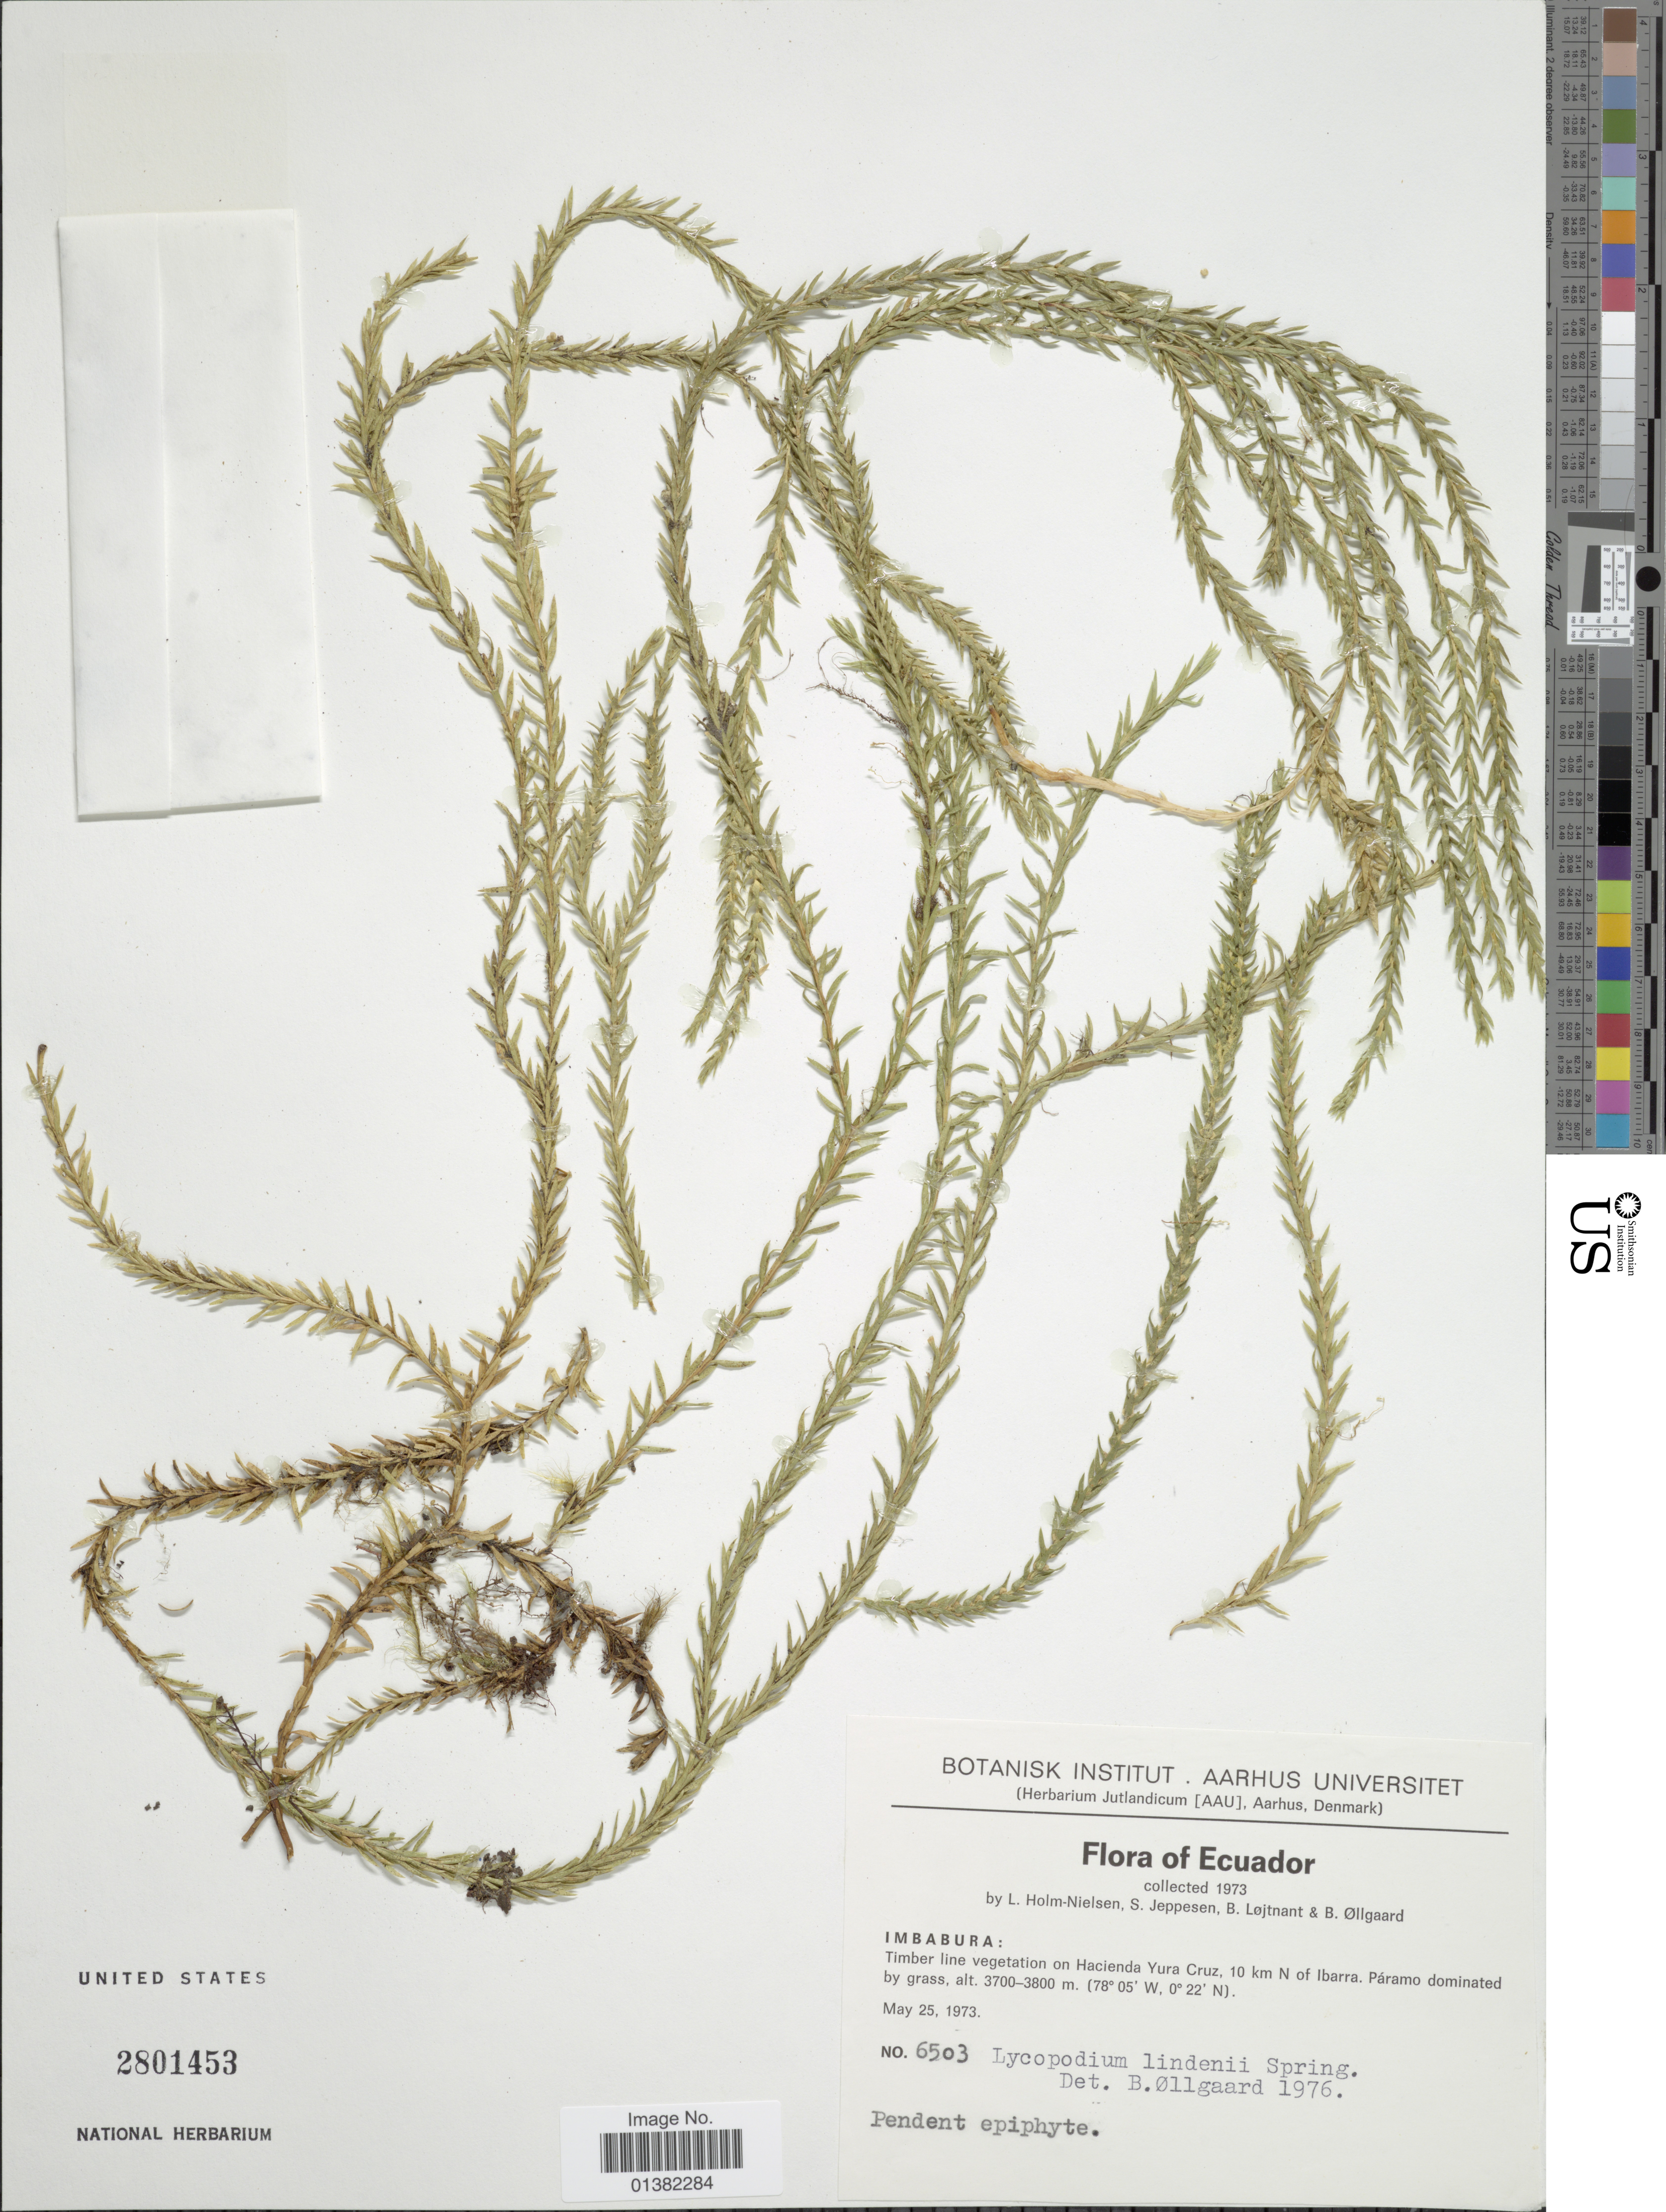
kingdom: Plantae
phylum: Tracheophyta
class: Lycopodiopsida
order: Lycopodiales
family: Lycopodiaceae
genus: Phlegmariurus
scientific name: Phlegmariurus lindenii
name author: (Spring) B. Øllg.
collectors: L. B. Holm-Nielsen, S. Jeppesen, B. Löjtnant & B. Øllgaard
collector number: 6503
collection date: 1973-05-25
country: Ecuador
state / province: Imbabura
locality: Timber line vegetation on Hacienda Yura Cruz, 10 km N of Ibarra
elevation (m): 3700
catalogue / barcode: US 2801453